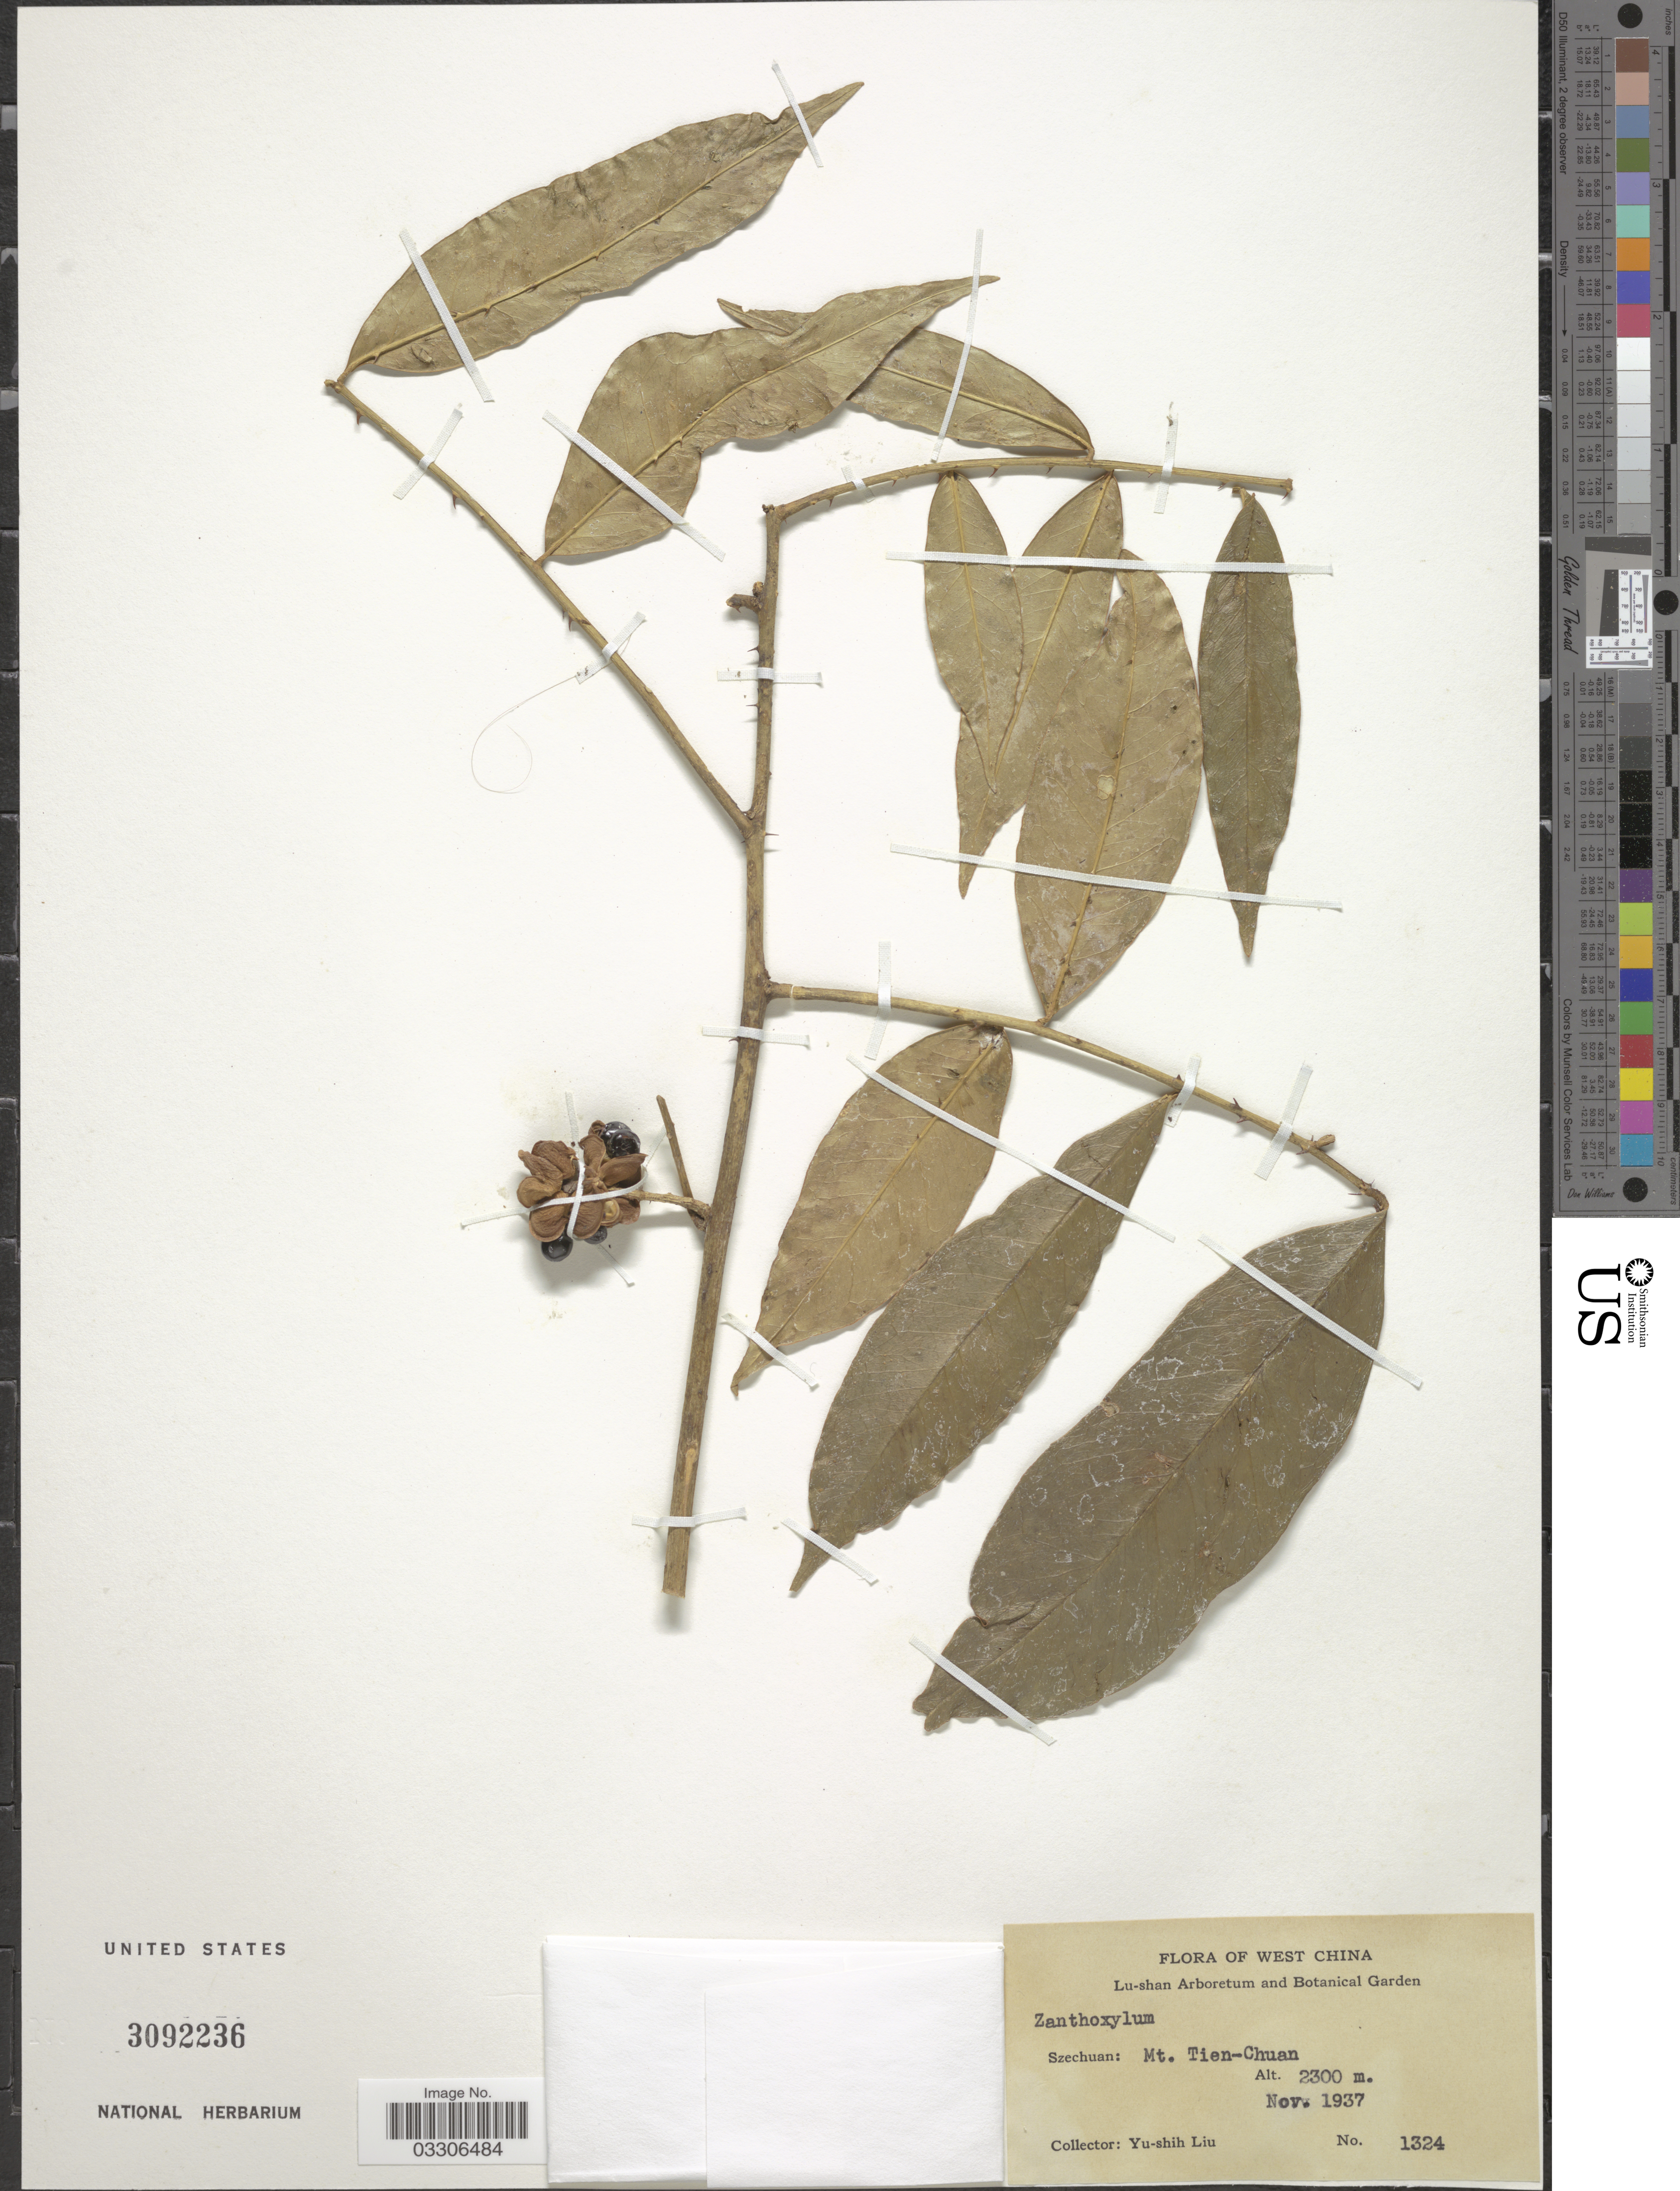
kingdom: Plantae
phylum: Tracheophyta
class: Magnoliopsida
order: Sapindales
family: Rutaceae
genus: Zanthoxylum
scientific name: Zanthoxylum sp.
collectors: Y.-S. Liu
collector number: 1324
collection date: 1937-11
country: China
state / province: Sichuan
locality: West China. Szechuan: Mt. Tien-Chuan.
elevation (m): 2300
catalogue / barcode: US 3092236